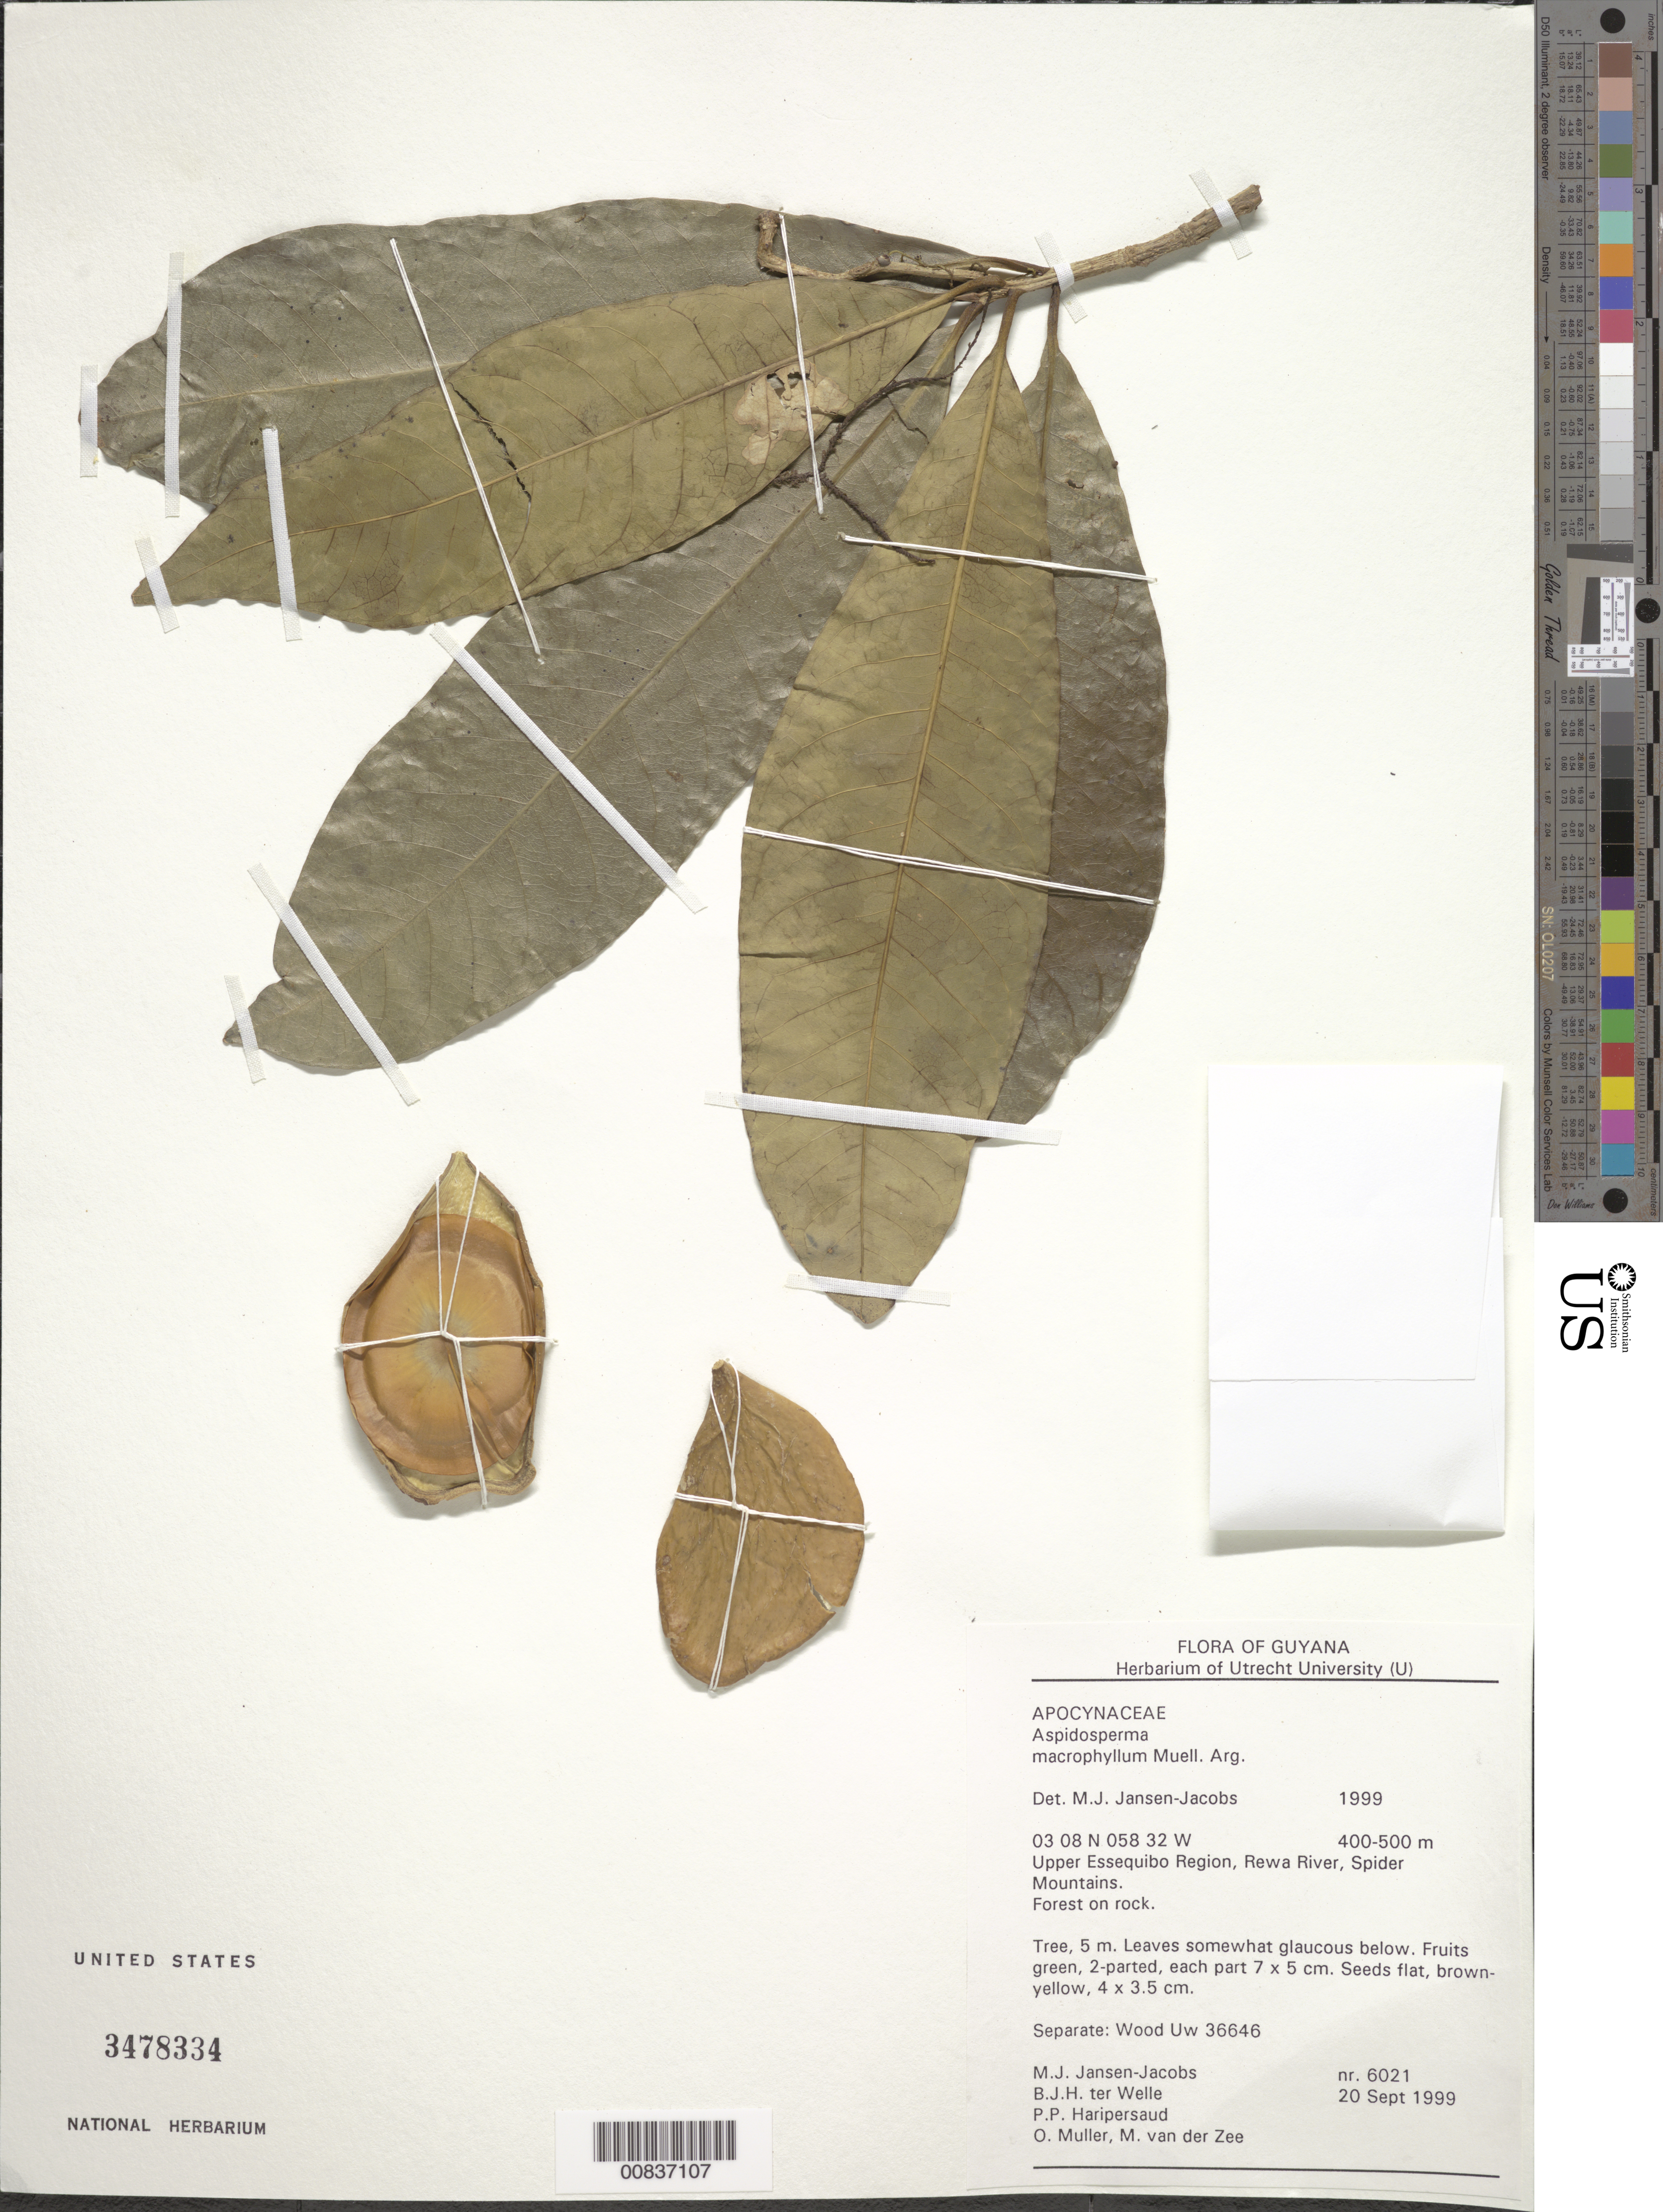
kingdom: Plantae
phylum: Tracheophyta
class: Magnoliopsida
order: Gentianales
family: Apocynaceae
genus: Aspidosperma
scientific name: Aspidosperma macrophyllum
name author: Müll. Arg.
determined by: Jansen-Jacobs, M. J., (U), Nationaal Herbarium Nederland, Utrecht University branch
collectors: M. J. Jansen-Jacobs, B. Welle, P. Haripersaud, O. Muller & M. van der Zee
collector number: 6021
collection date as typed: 20-Sep-99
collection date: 1999-09-20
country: Guyana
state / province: U. Takutu-U. Essequibo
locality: Rewa River, Spider Mts., Upper Essequibo Region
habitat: Forest on rock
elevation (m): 400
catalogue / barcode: US 3478334